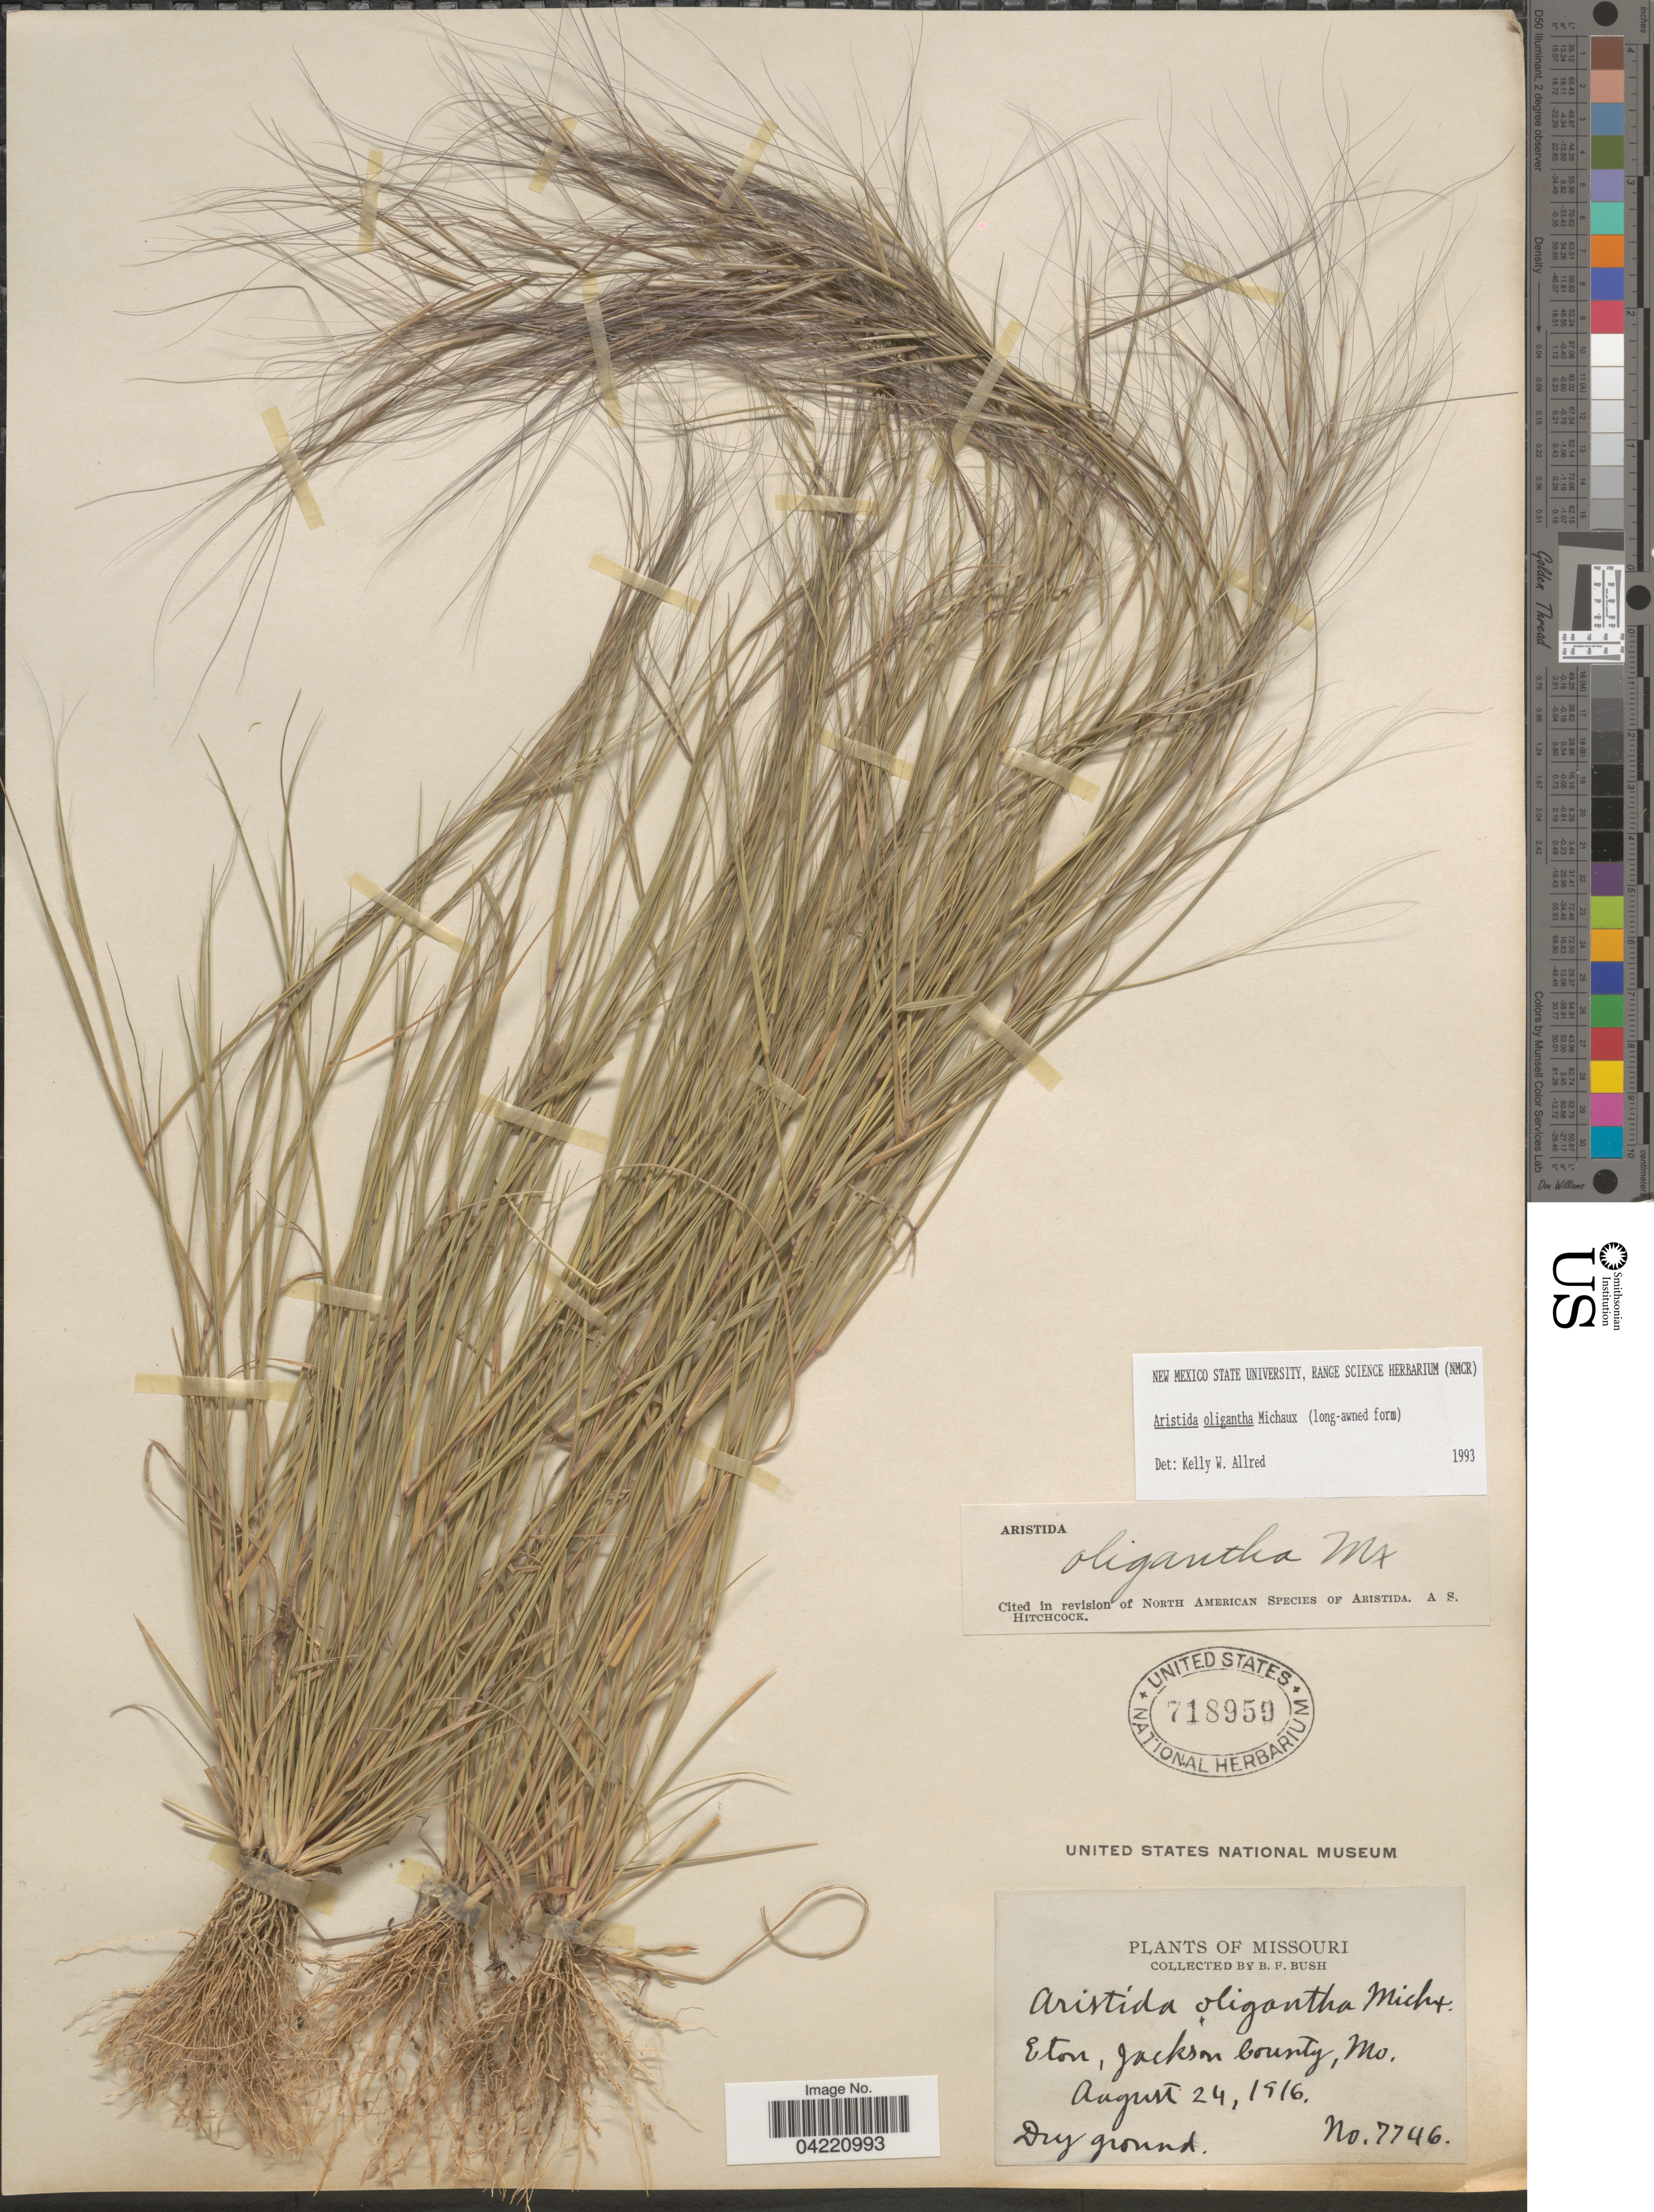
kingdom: Plantae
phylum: Tracheophyta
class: Liliopsida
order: Poales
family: Poaceae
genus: Aristida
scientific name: Aristida oligantha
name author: Michx.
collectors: B. F. Bush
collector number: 7746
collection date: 1916-08-24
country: United States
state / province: Missouri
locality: Eton, Jackson County.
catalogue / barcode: US 718959